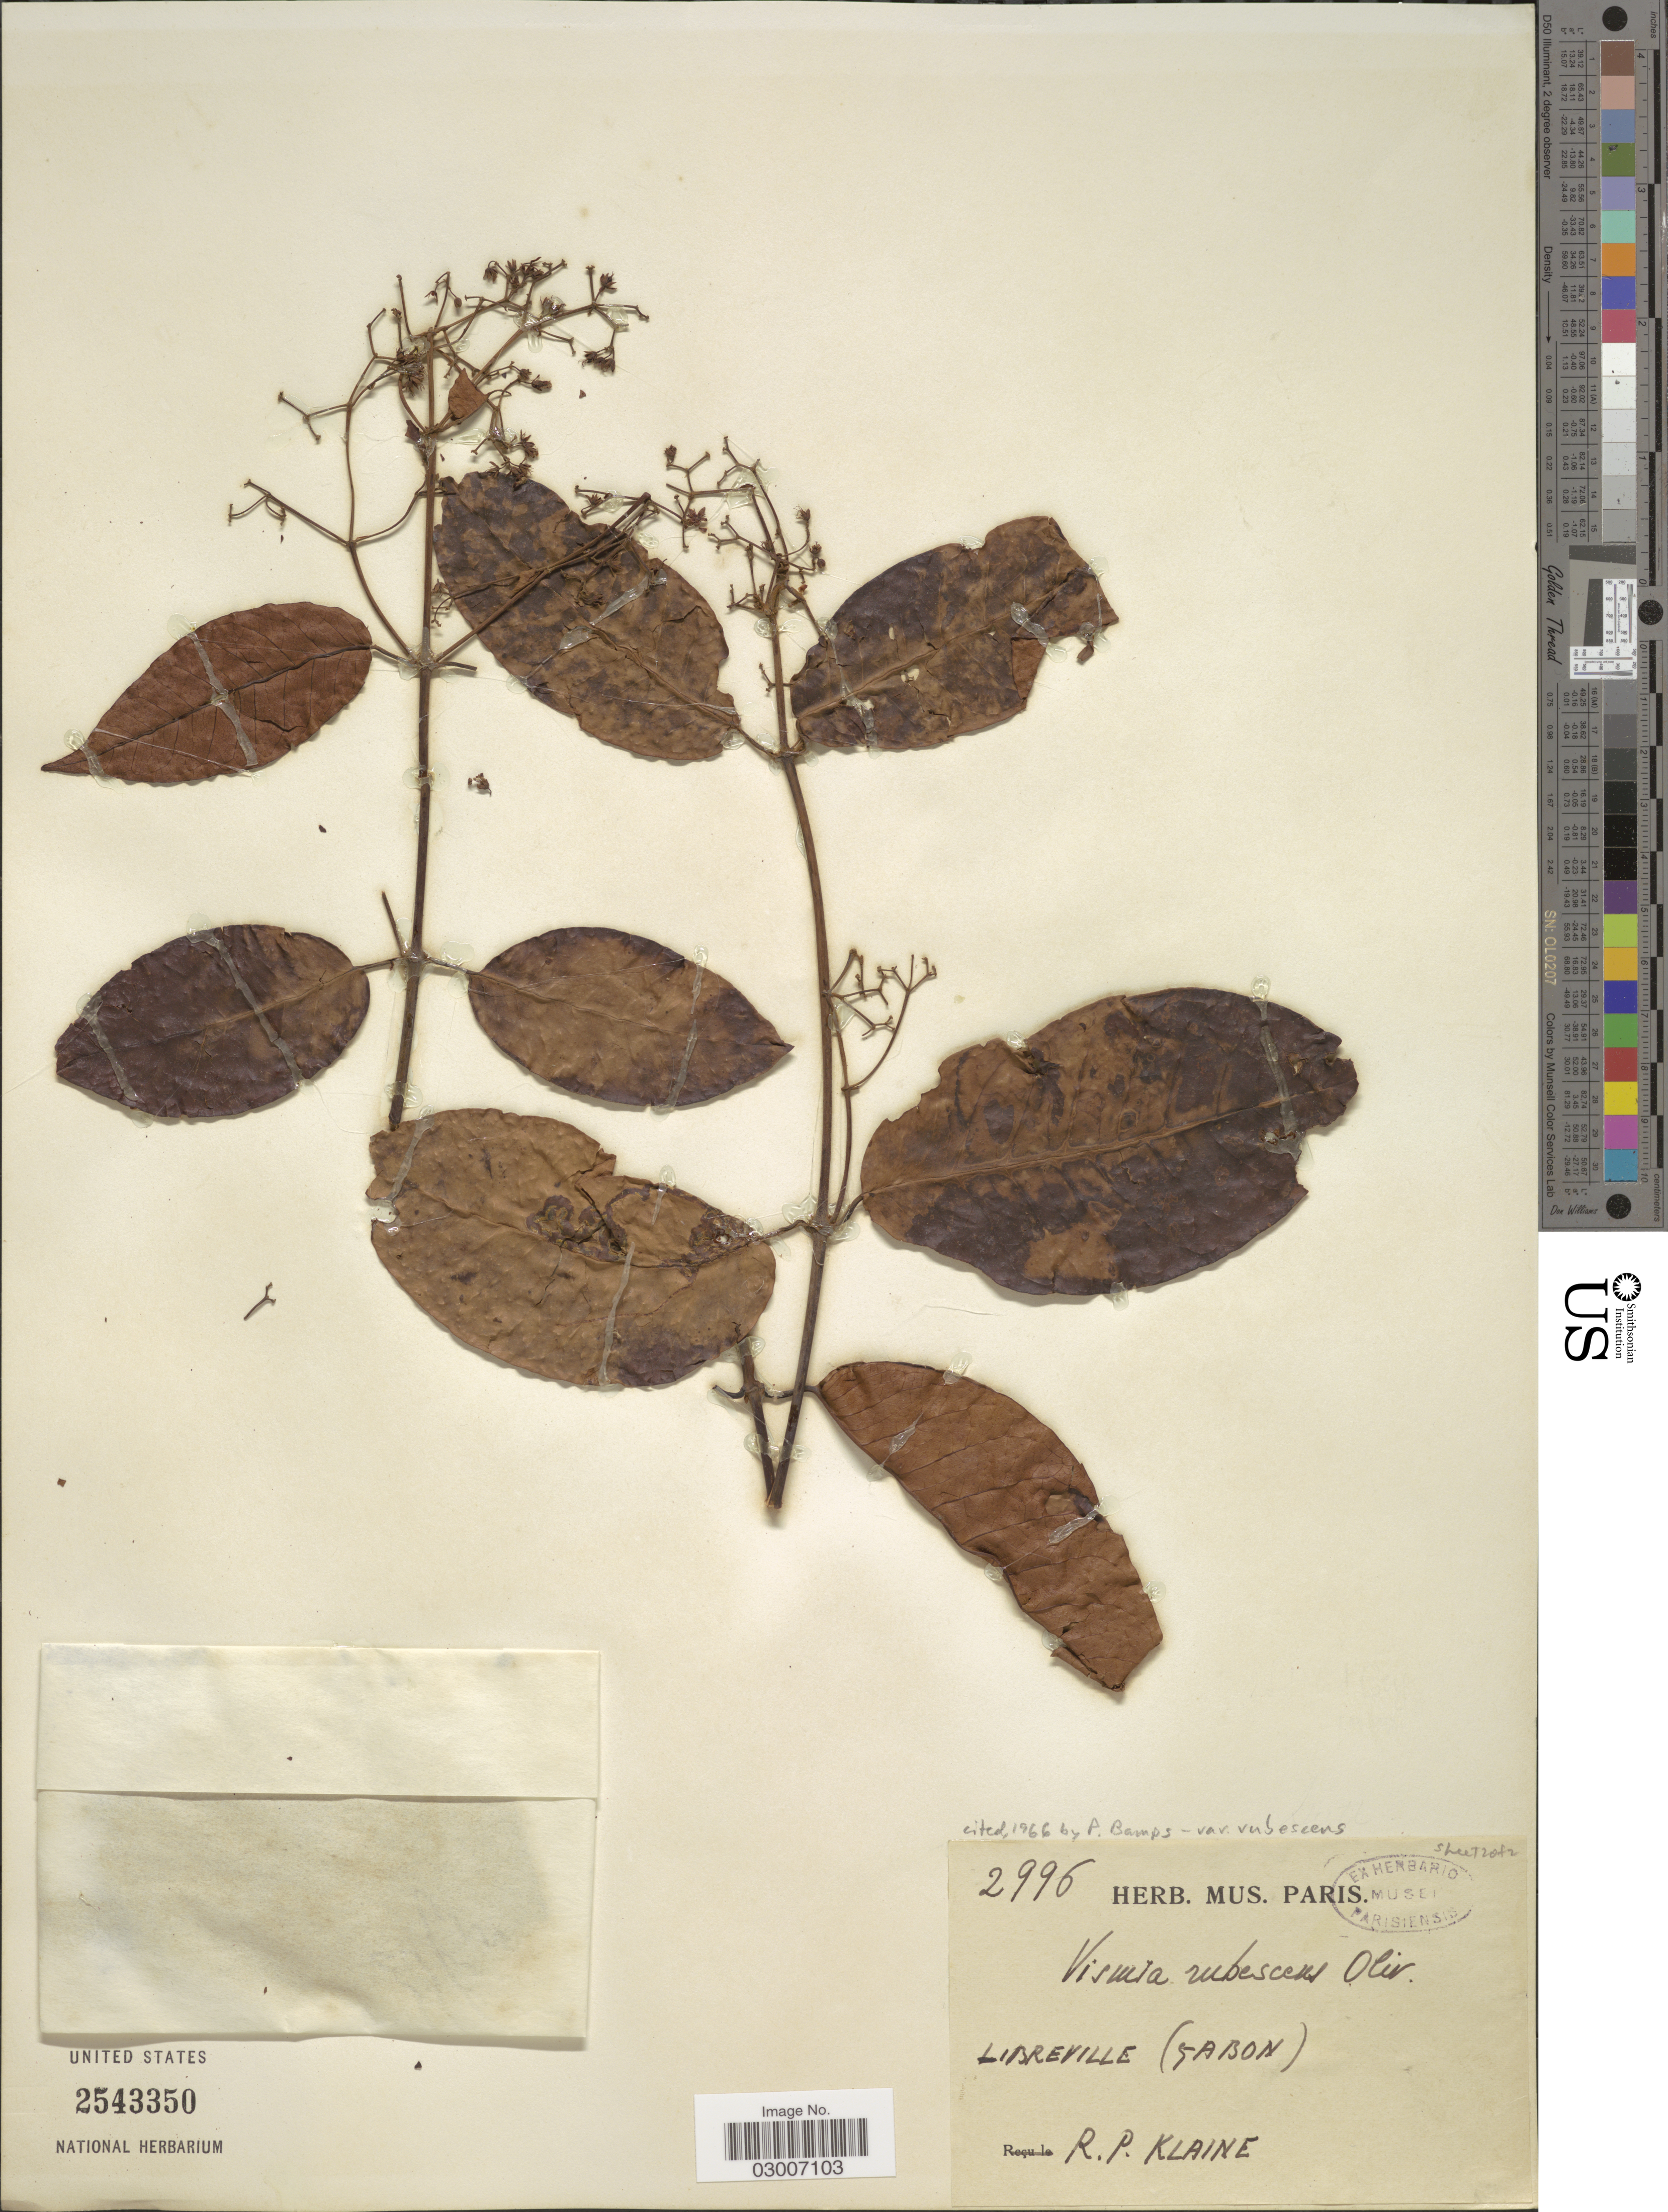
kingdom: Plantae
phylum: Tracheophyta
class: Magnoliopsida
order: Malpighiales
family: Hypericaceae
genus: Vismia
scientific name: Vismia rubescens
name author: Oliv.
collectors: R. Klaine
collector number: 2996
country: Gabon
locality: Libreville.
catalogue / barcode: US 2543350